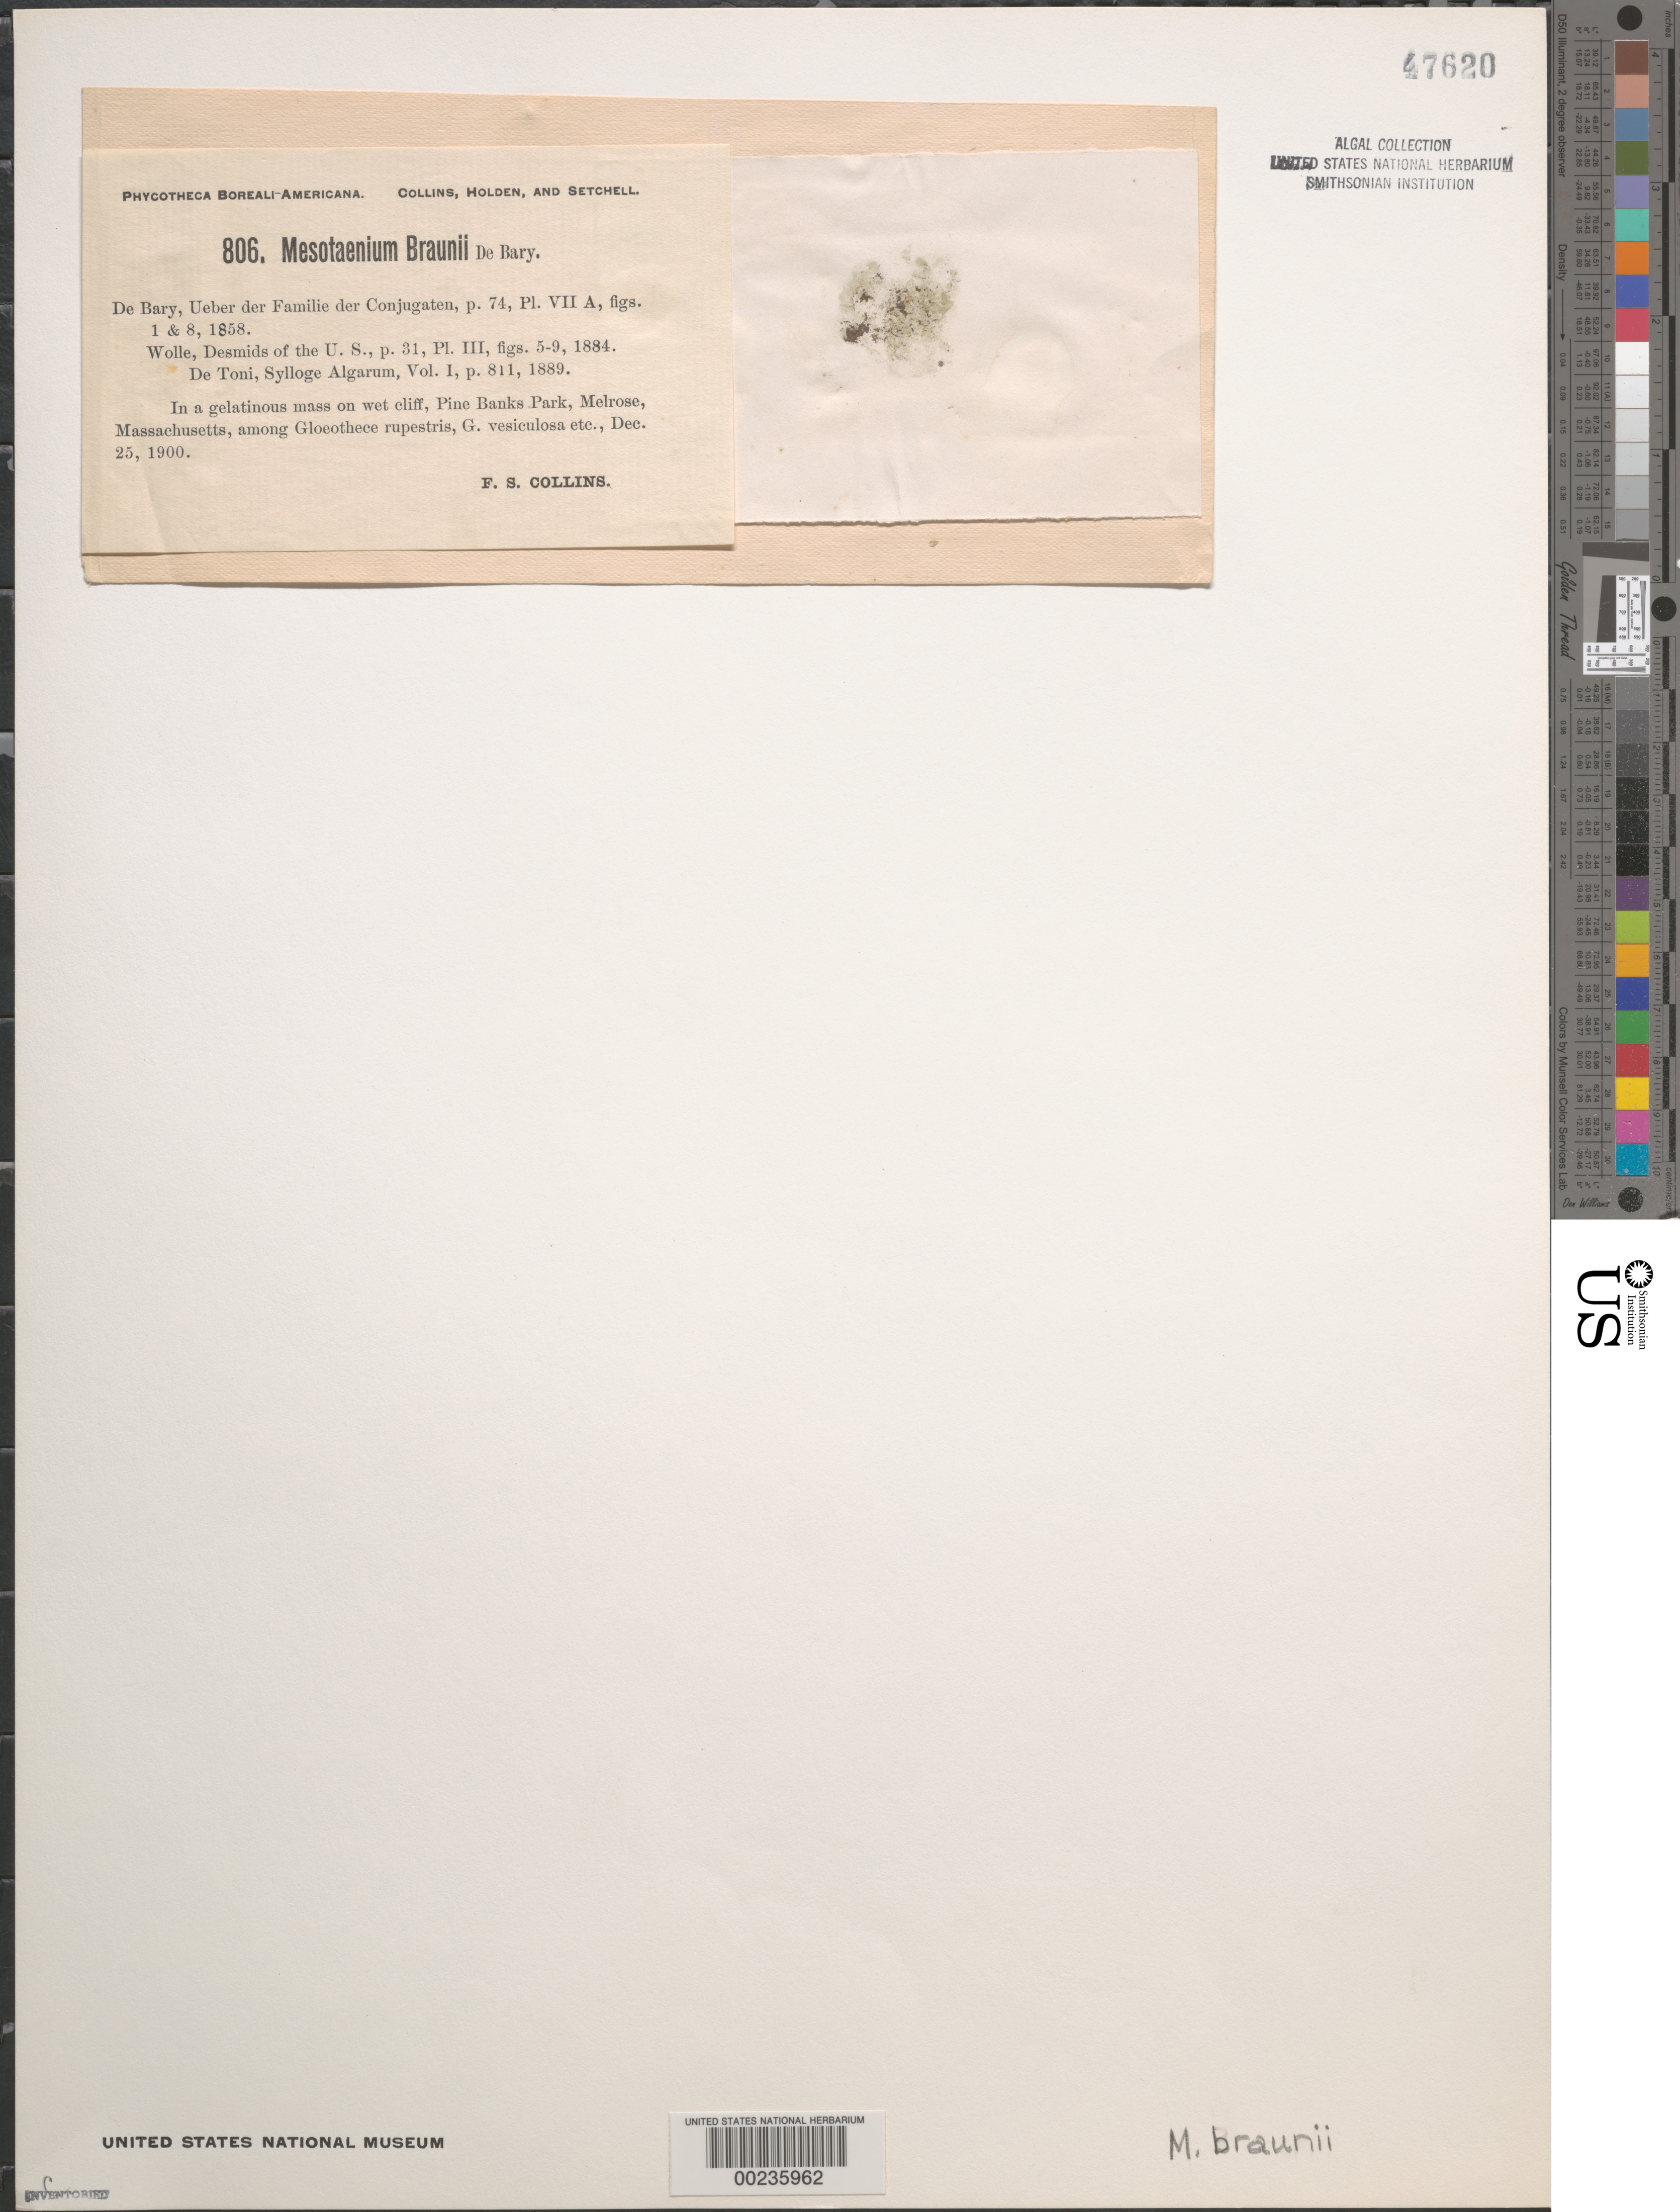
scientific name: Serritaenia braunii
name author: (De Bary) Busch & Hess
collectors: F. Collins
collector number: PB-A 806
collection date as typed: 25 Dec 1900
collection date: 1900-12-25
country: United States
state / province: Massachusetts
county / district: Middlesex County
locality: Melrose, Pine Banks Park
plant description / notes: Collins, Holden & Setchell, Phycotheca Boreali-Americana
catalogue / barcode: US 47620